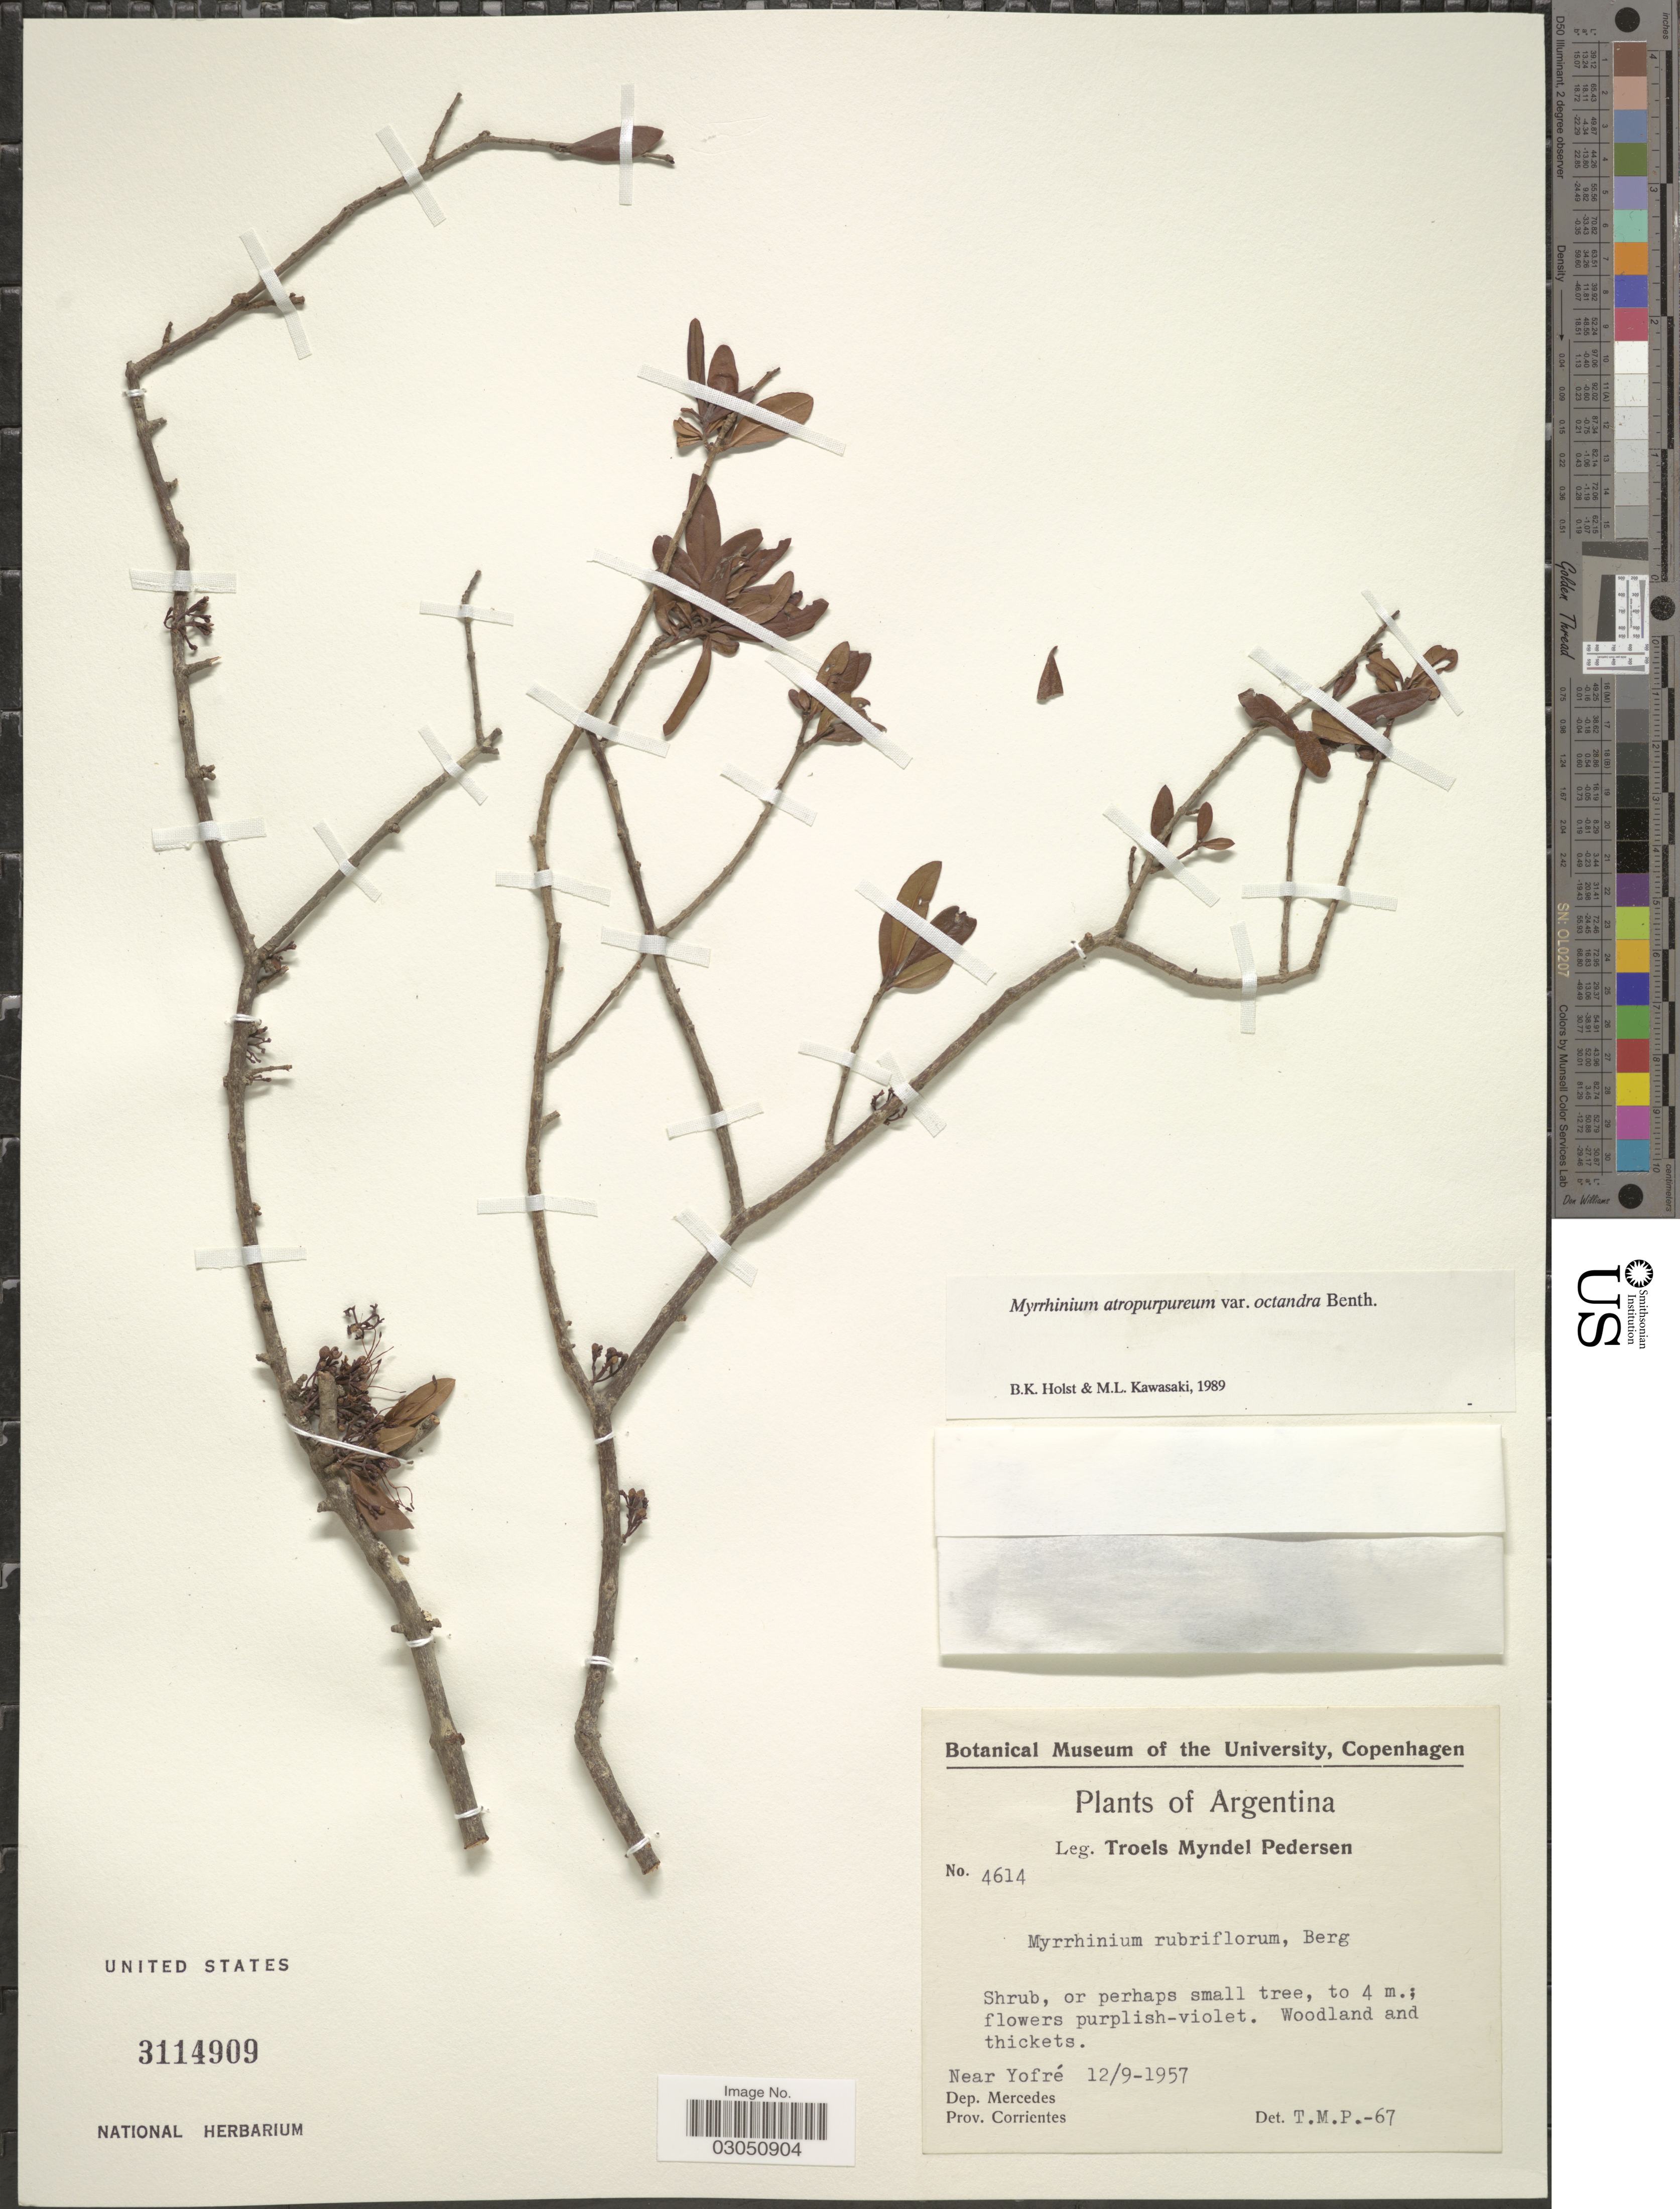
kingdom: Plantae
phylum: Tracheophyta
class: Magnoliopsida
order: Myrtales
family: Myrtaceae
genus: Myrrhinium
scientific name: Myrrhinium atropurpureum var. octandrum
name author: Benth.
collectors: T. Pederson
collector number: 4614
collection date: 1957-09-12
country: Argentina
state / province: Corrientes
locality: Near Yofré. Dep. Mercedes.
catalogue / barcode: US 3114909